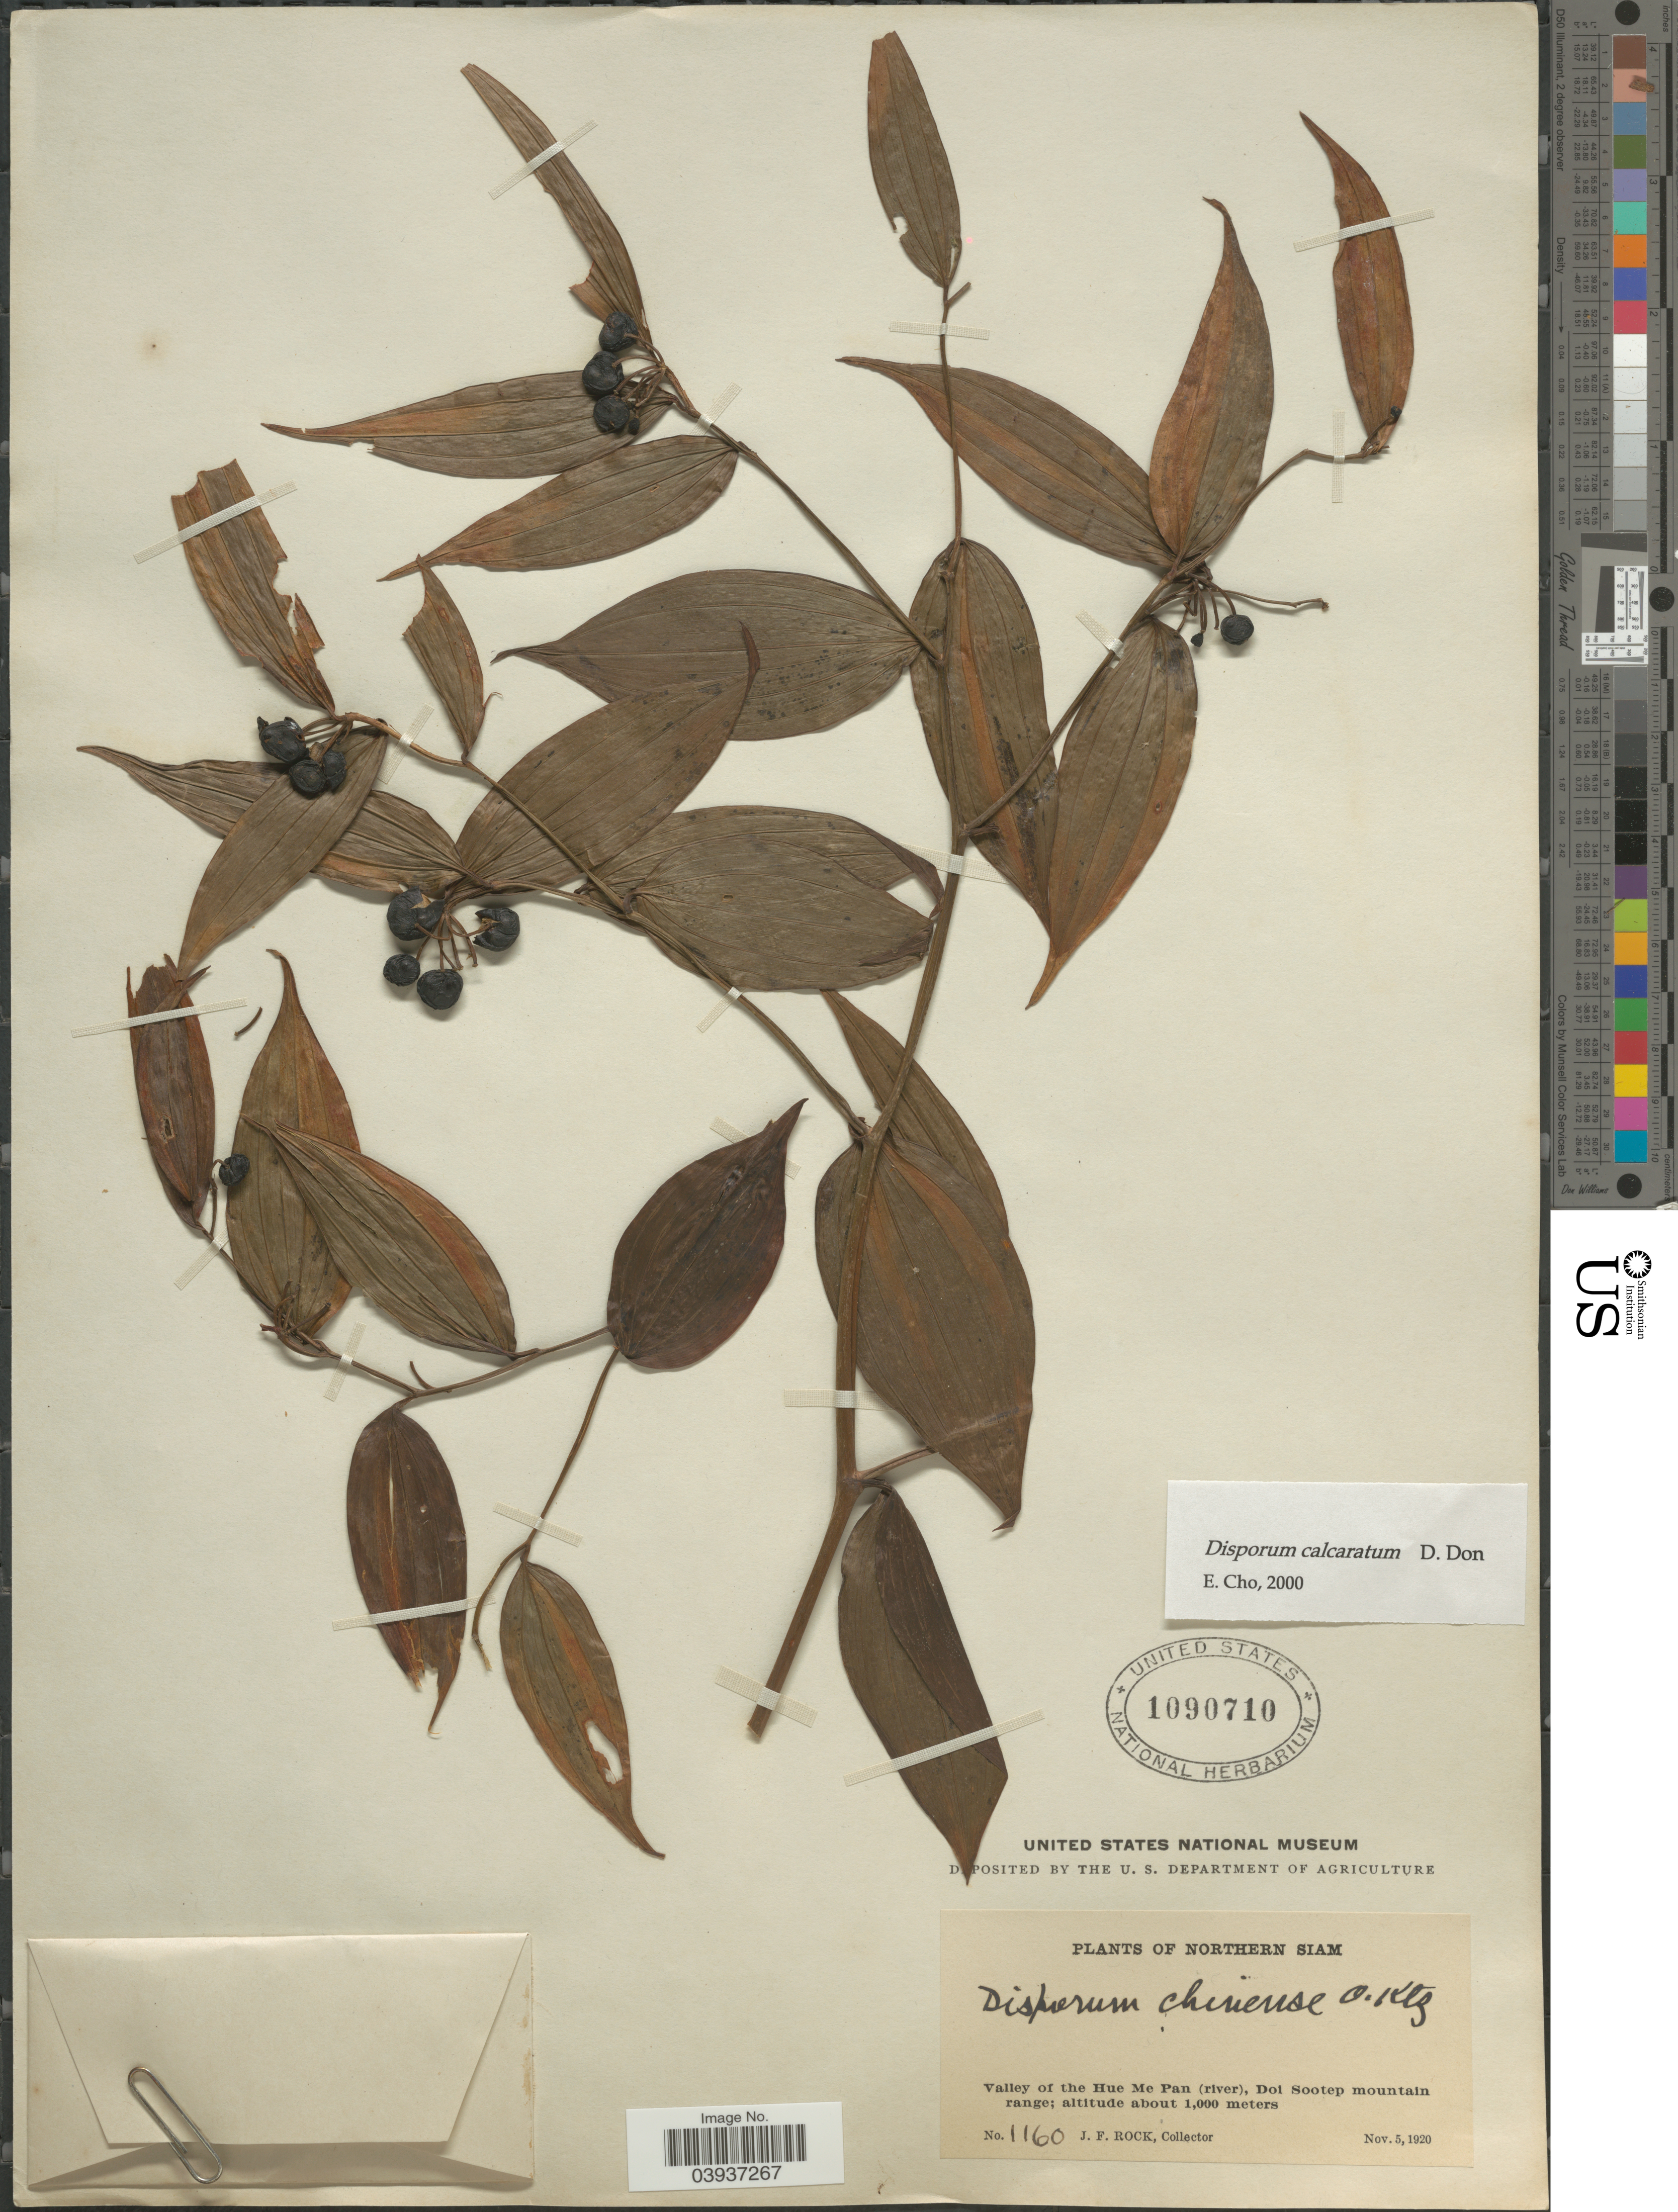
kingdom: Plantae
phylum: Tracheophyta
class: Liliopsida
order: Liliales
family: Colchicaceae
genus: Disporum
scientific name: Disporum calcaratum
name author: D. Don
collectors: J. Rock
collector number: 1160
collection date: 1920-11-05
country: Thailand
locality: Northern Siam. Valley of the Hue Me Pan (river), Doi Sootep mountain range.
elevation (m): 1000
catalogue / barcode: US 1090710